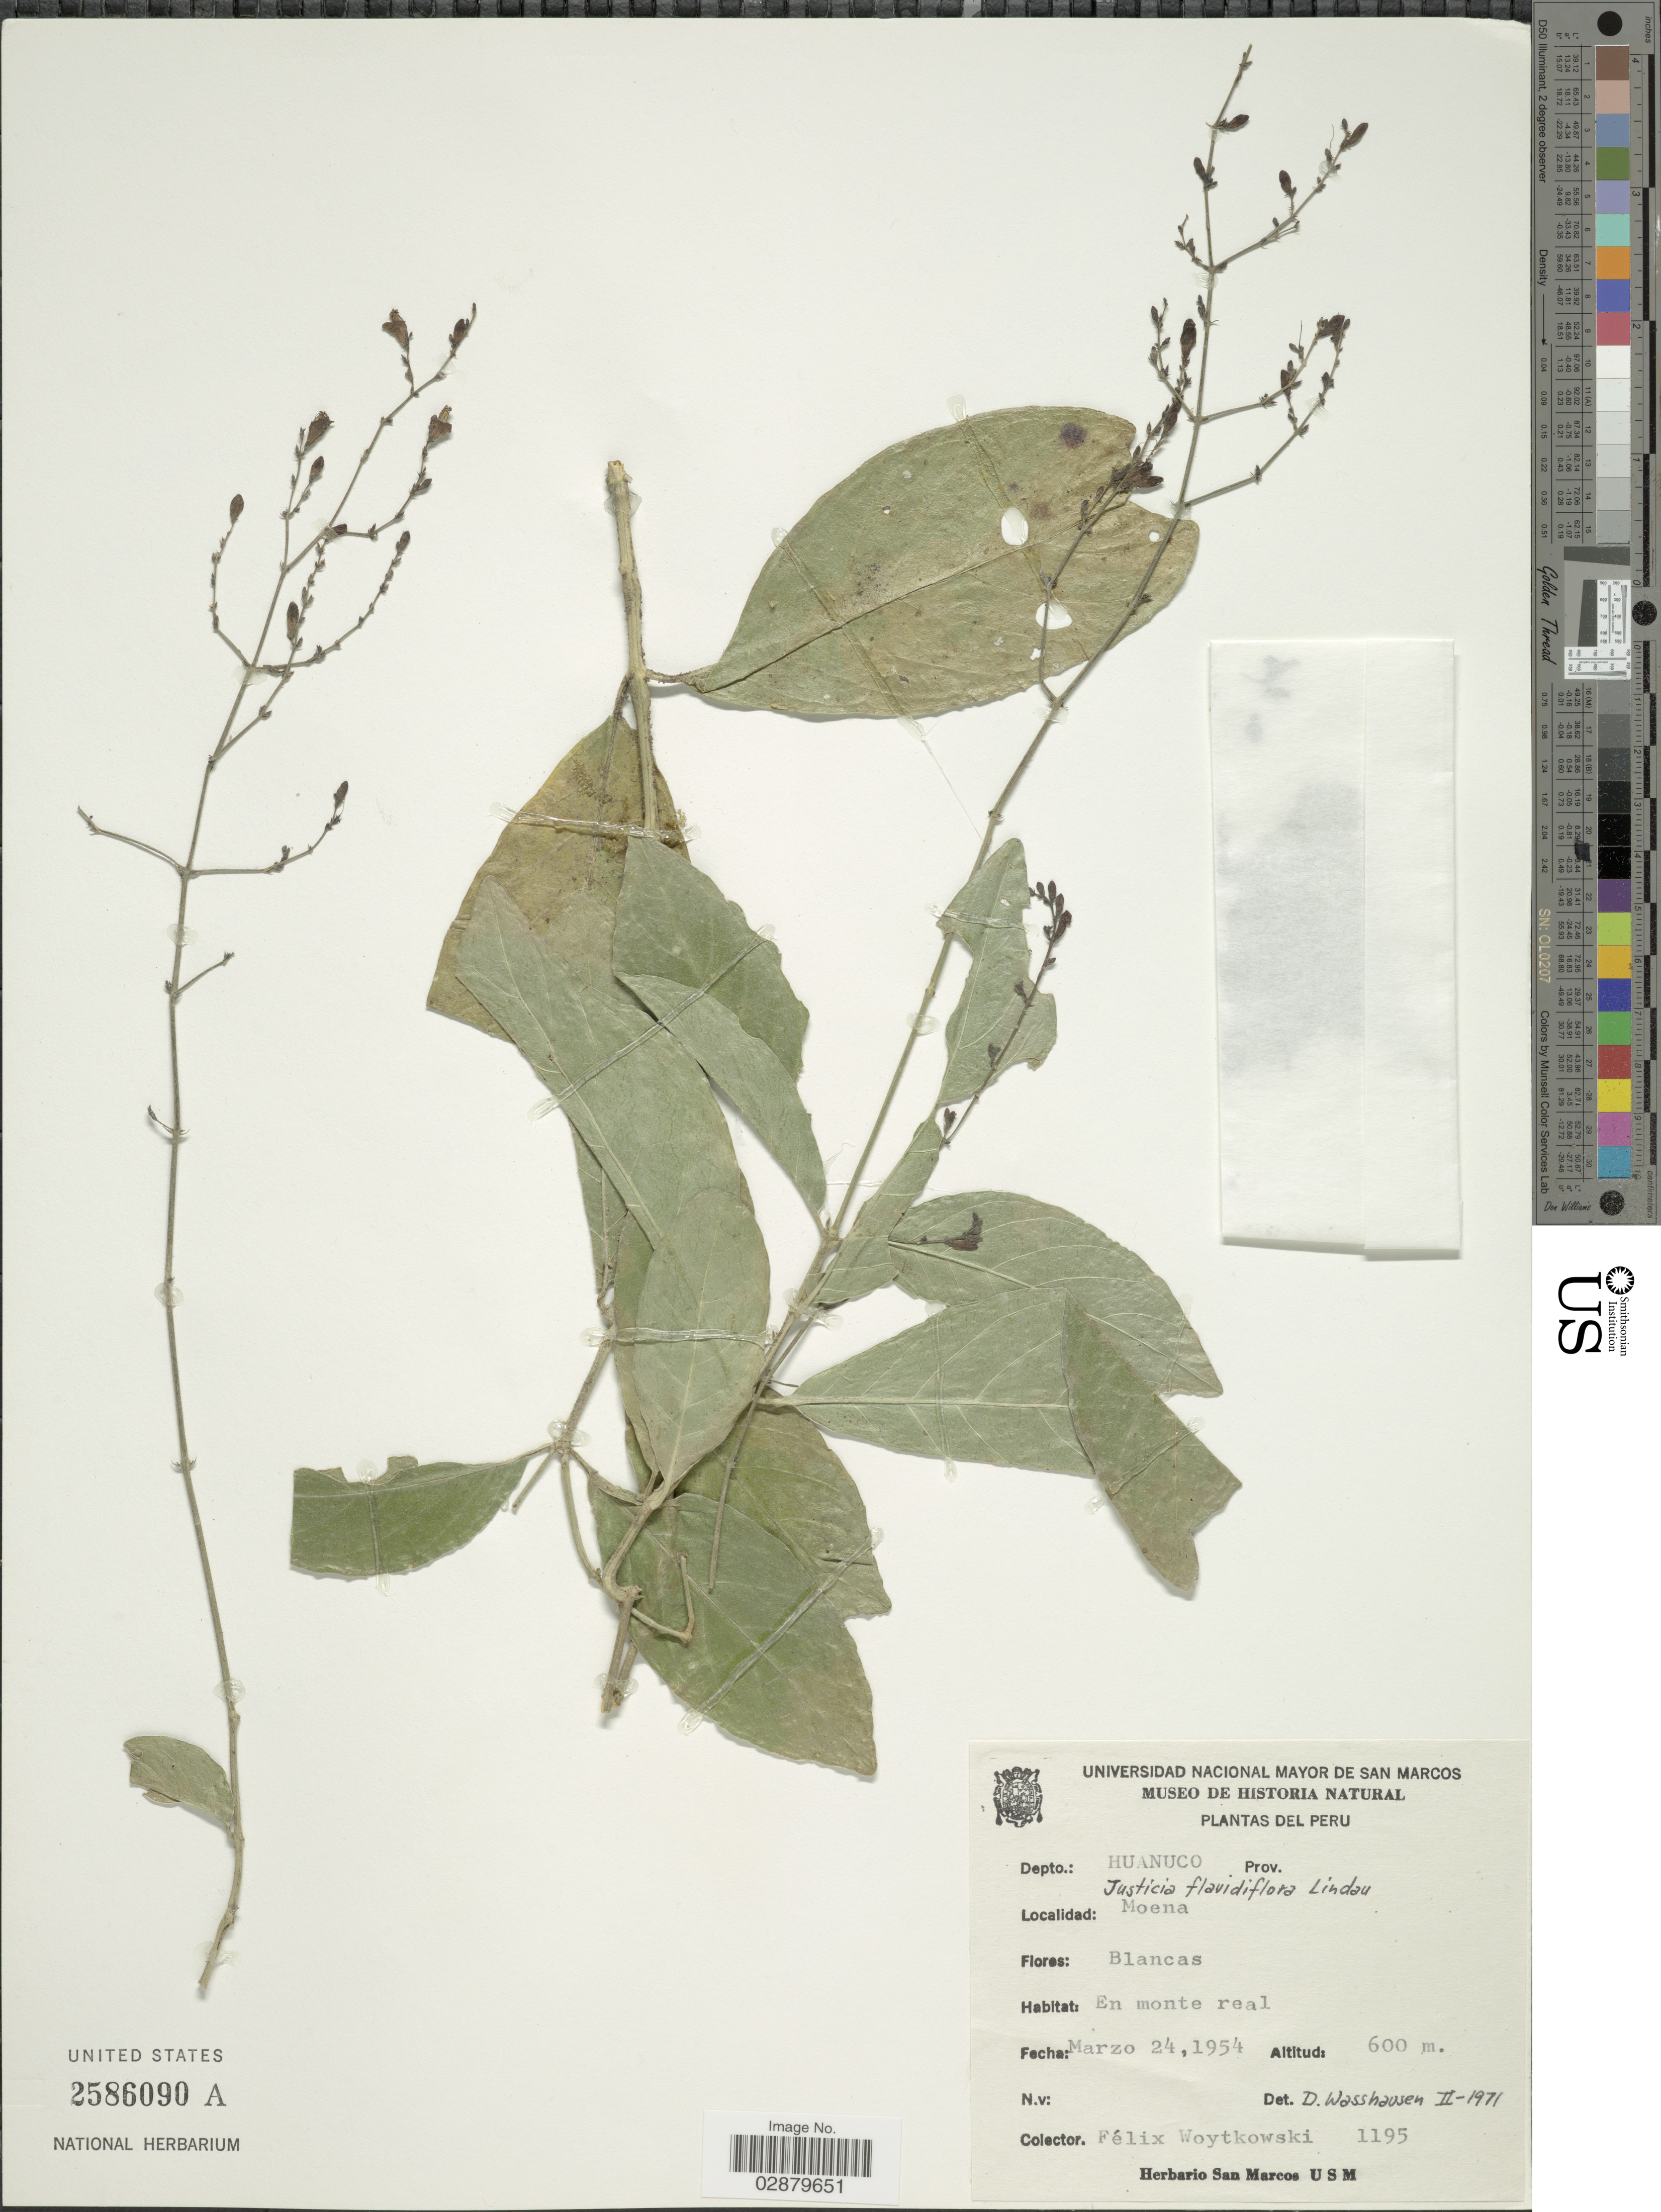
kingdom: Plantae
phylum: Tracheophyta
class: Magnoliopsida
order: Lamiales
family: Acanthaceae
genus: Justicia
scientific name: Justicia lineolata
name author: Ruiz & Pav.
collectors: F. Woytkowski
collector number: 1195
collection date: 1954-03-24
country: Peru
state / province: Huánuco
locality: Moena.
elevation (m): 600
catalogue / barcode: US 2586090A